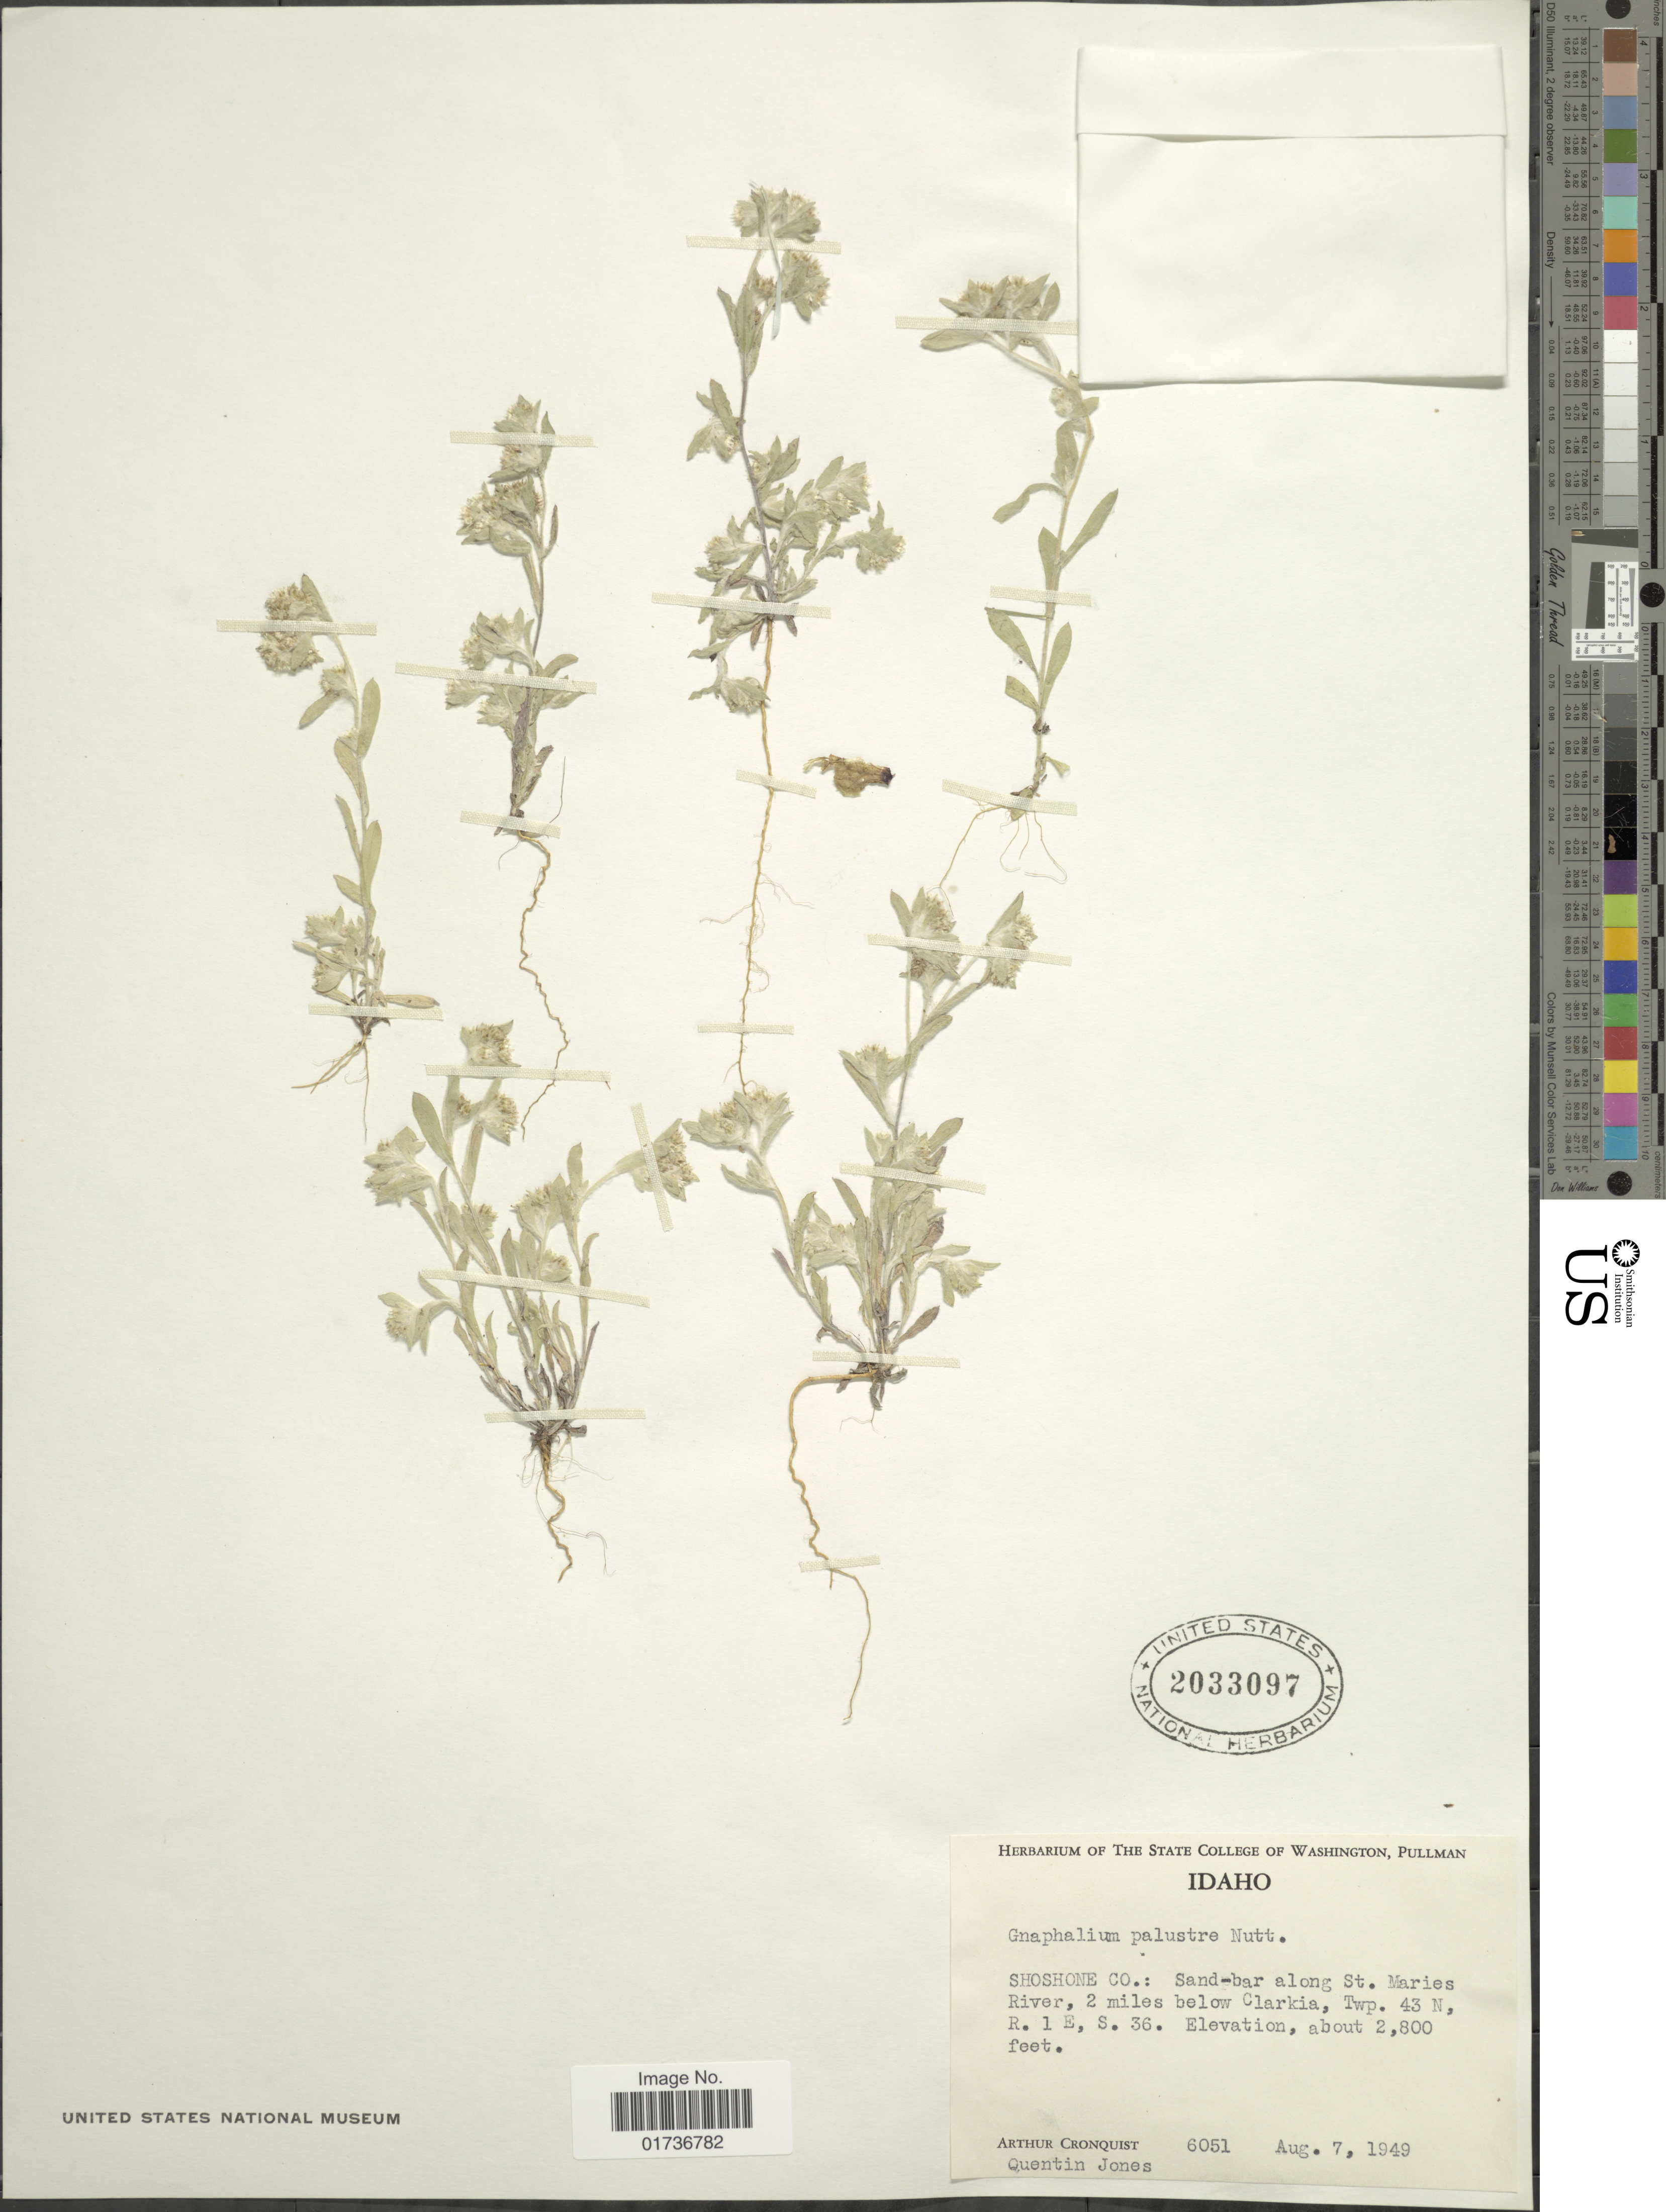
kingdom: Plantae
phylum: Tracheophyta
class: Magnoliopsida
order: Asterales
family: Asteraceae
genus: Gnaphalium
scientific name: Gnaphalium palustre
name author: Nutt.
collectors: A. J. Cronquist & Q. Jones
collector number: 6051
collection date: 1949-08-07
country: United States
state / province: Idaho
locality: Shosone Co.: Sand-bar along St Maries River, 2 miles below Clarkia, Twp. 43 n, R. 1 E, S. 36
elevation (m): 853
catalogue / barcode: US 2033097